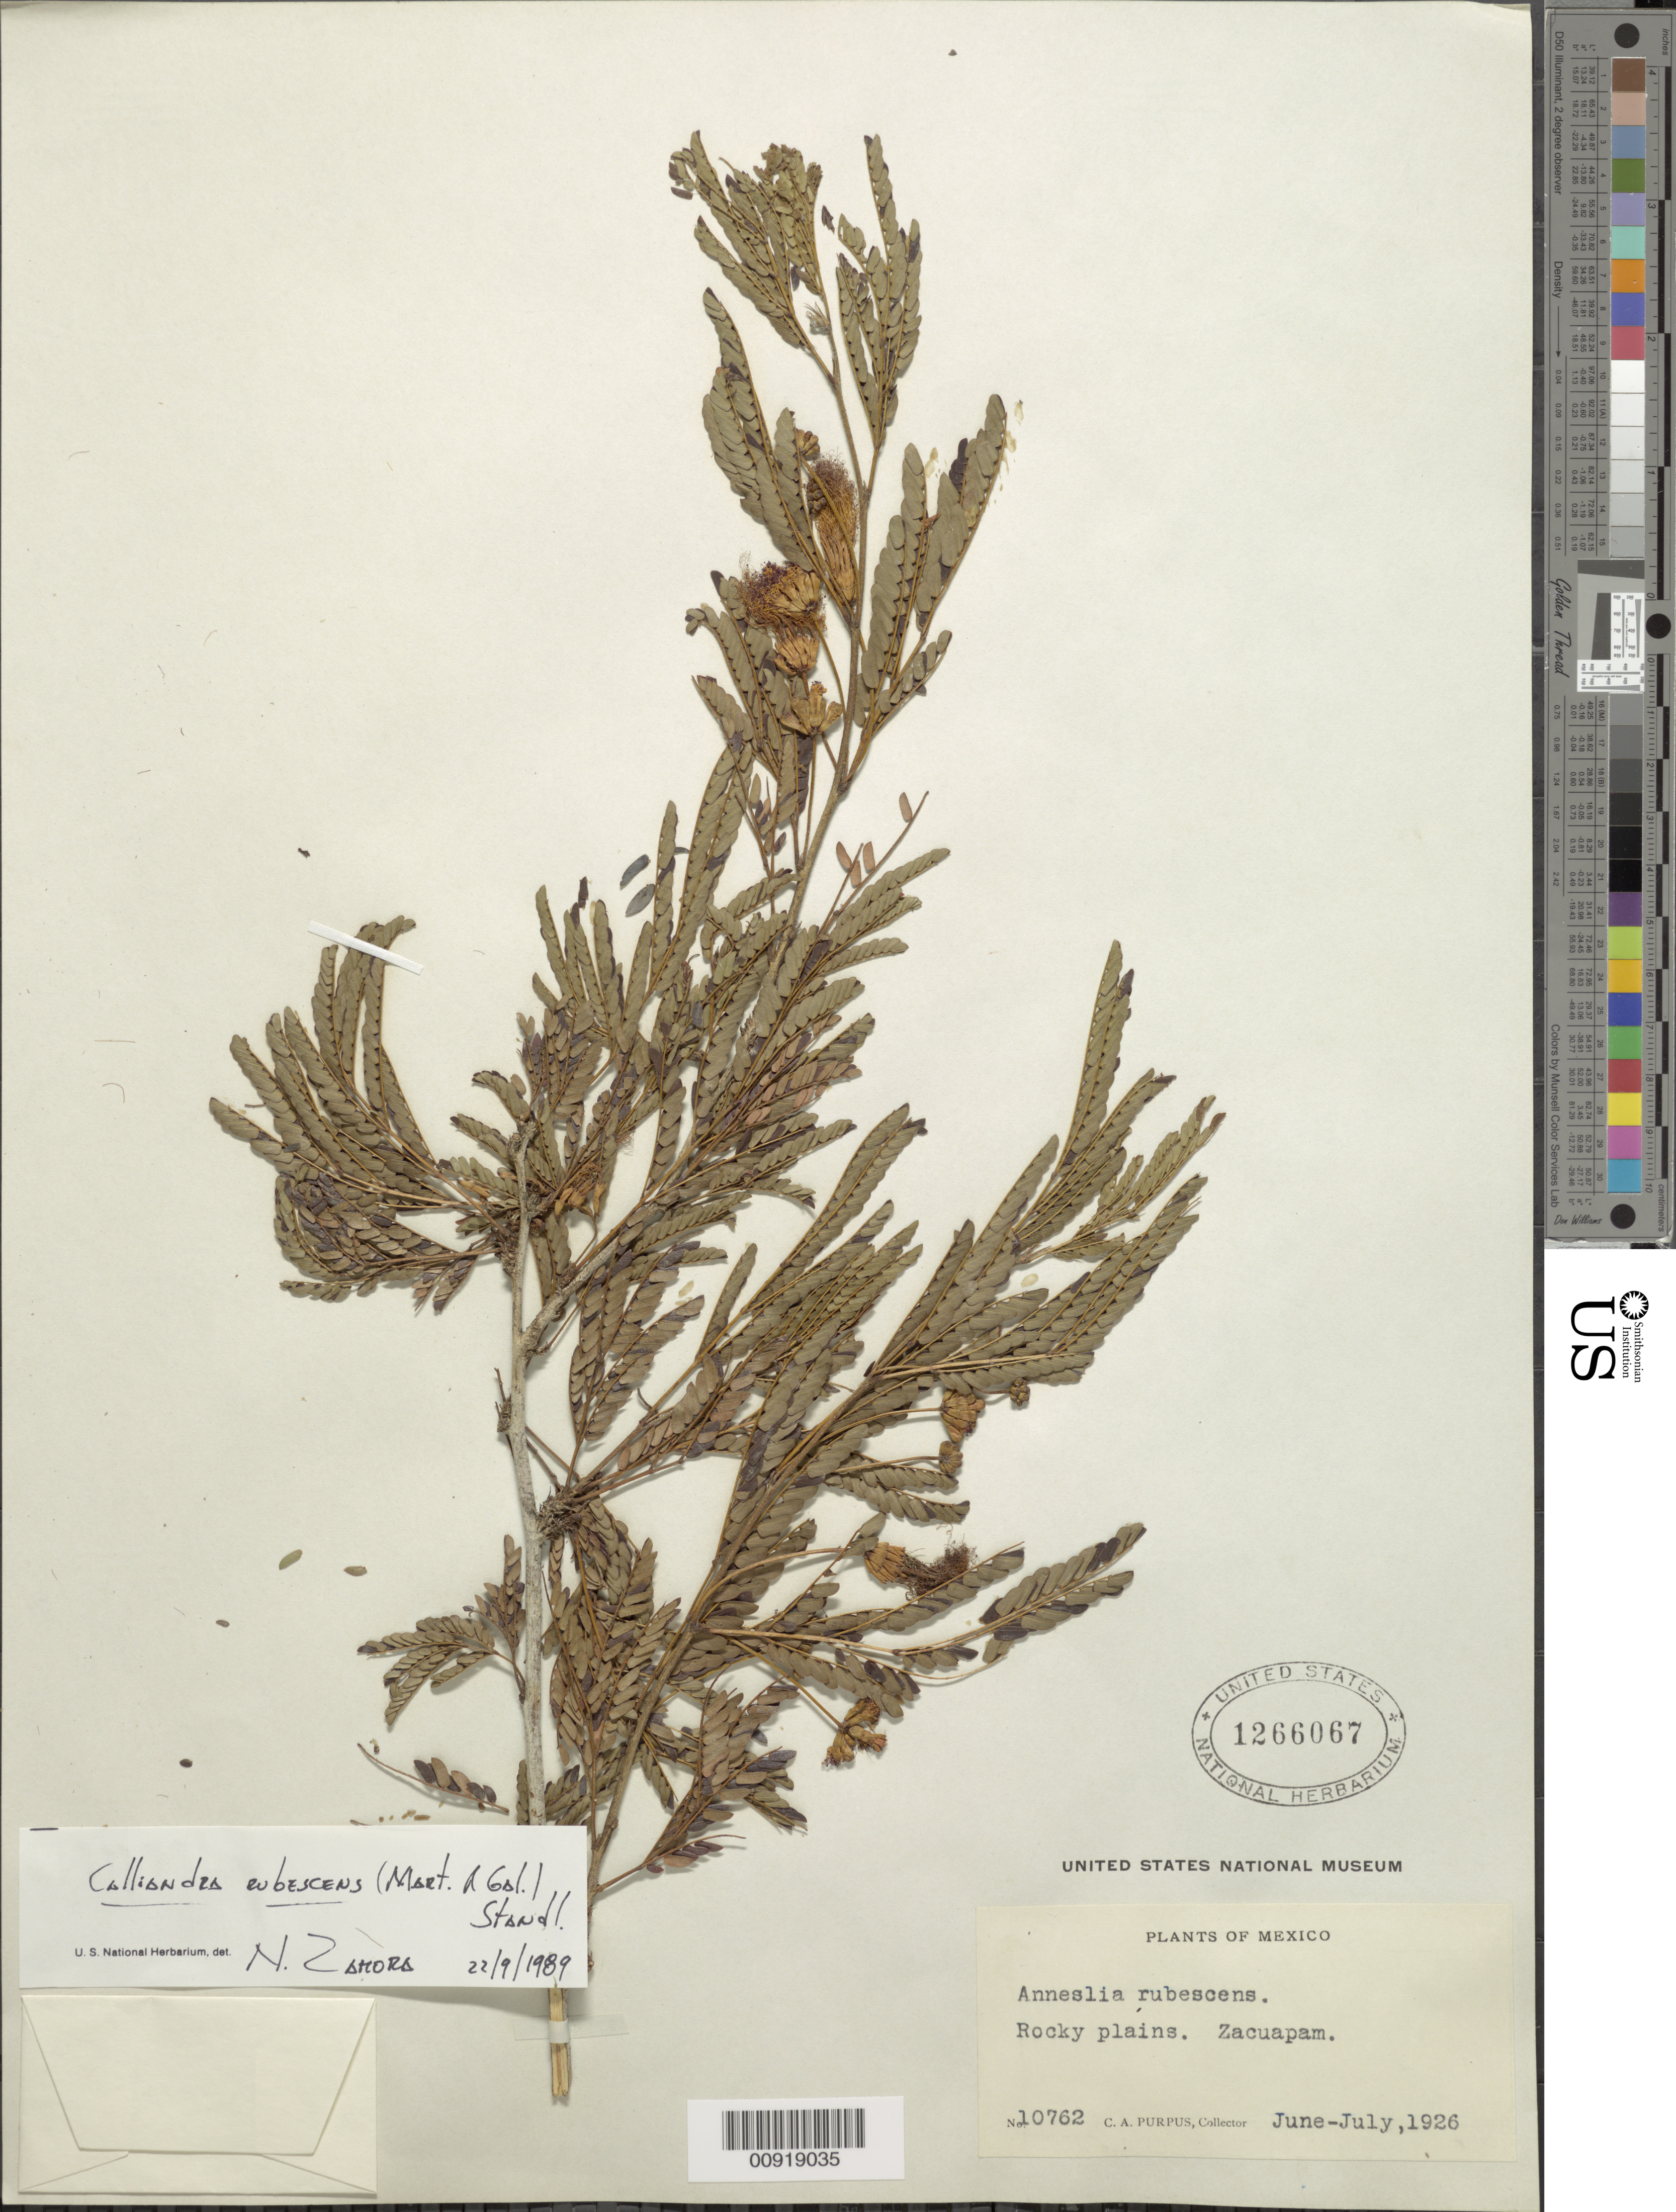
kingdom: Plantae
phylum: Tracheophyta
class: Magnoliopsida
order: Fabales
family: Fabaceae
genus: Calliandra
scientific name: Calliandra rubescens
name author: (M. Martens) Standl.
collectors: C. A. Purpus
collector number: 10762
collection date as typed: Jun 1926 to -- Jul 1926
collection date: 1926-06/1926-07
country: Mexico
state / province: Veracruz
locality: Zacuapam, Veracruz.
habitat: Rocky plains.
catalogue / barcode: US 1266067